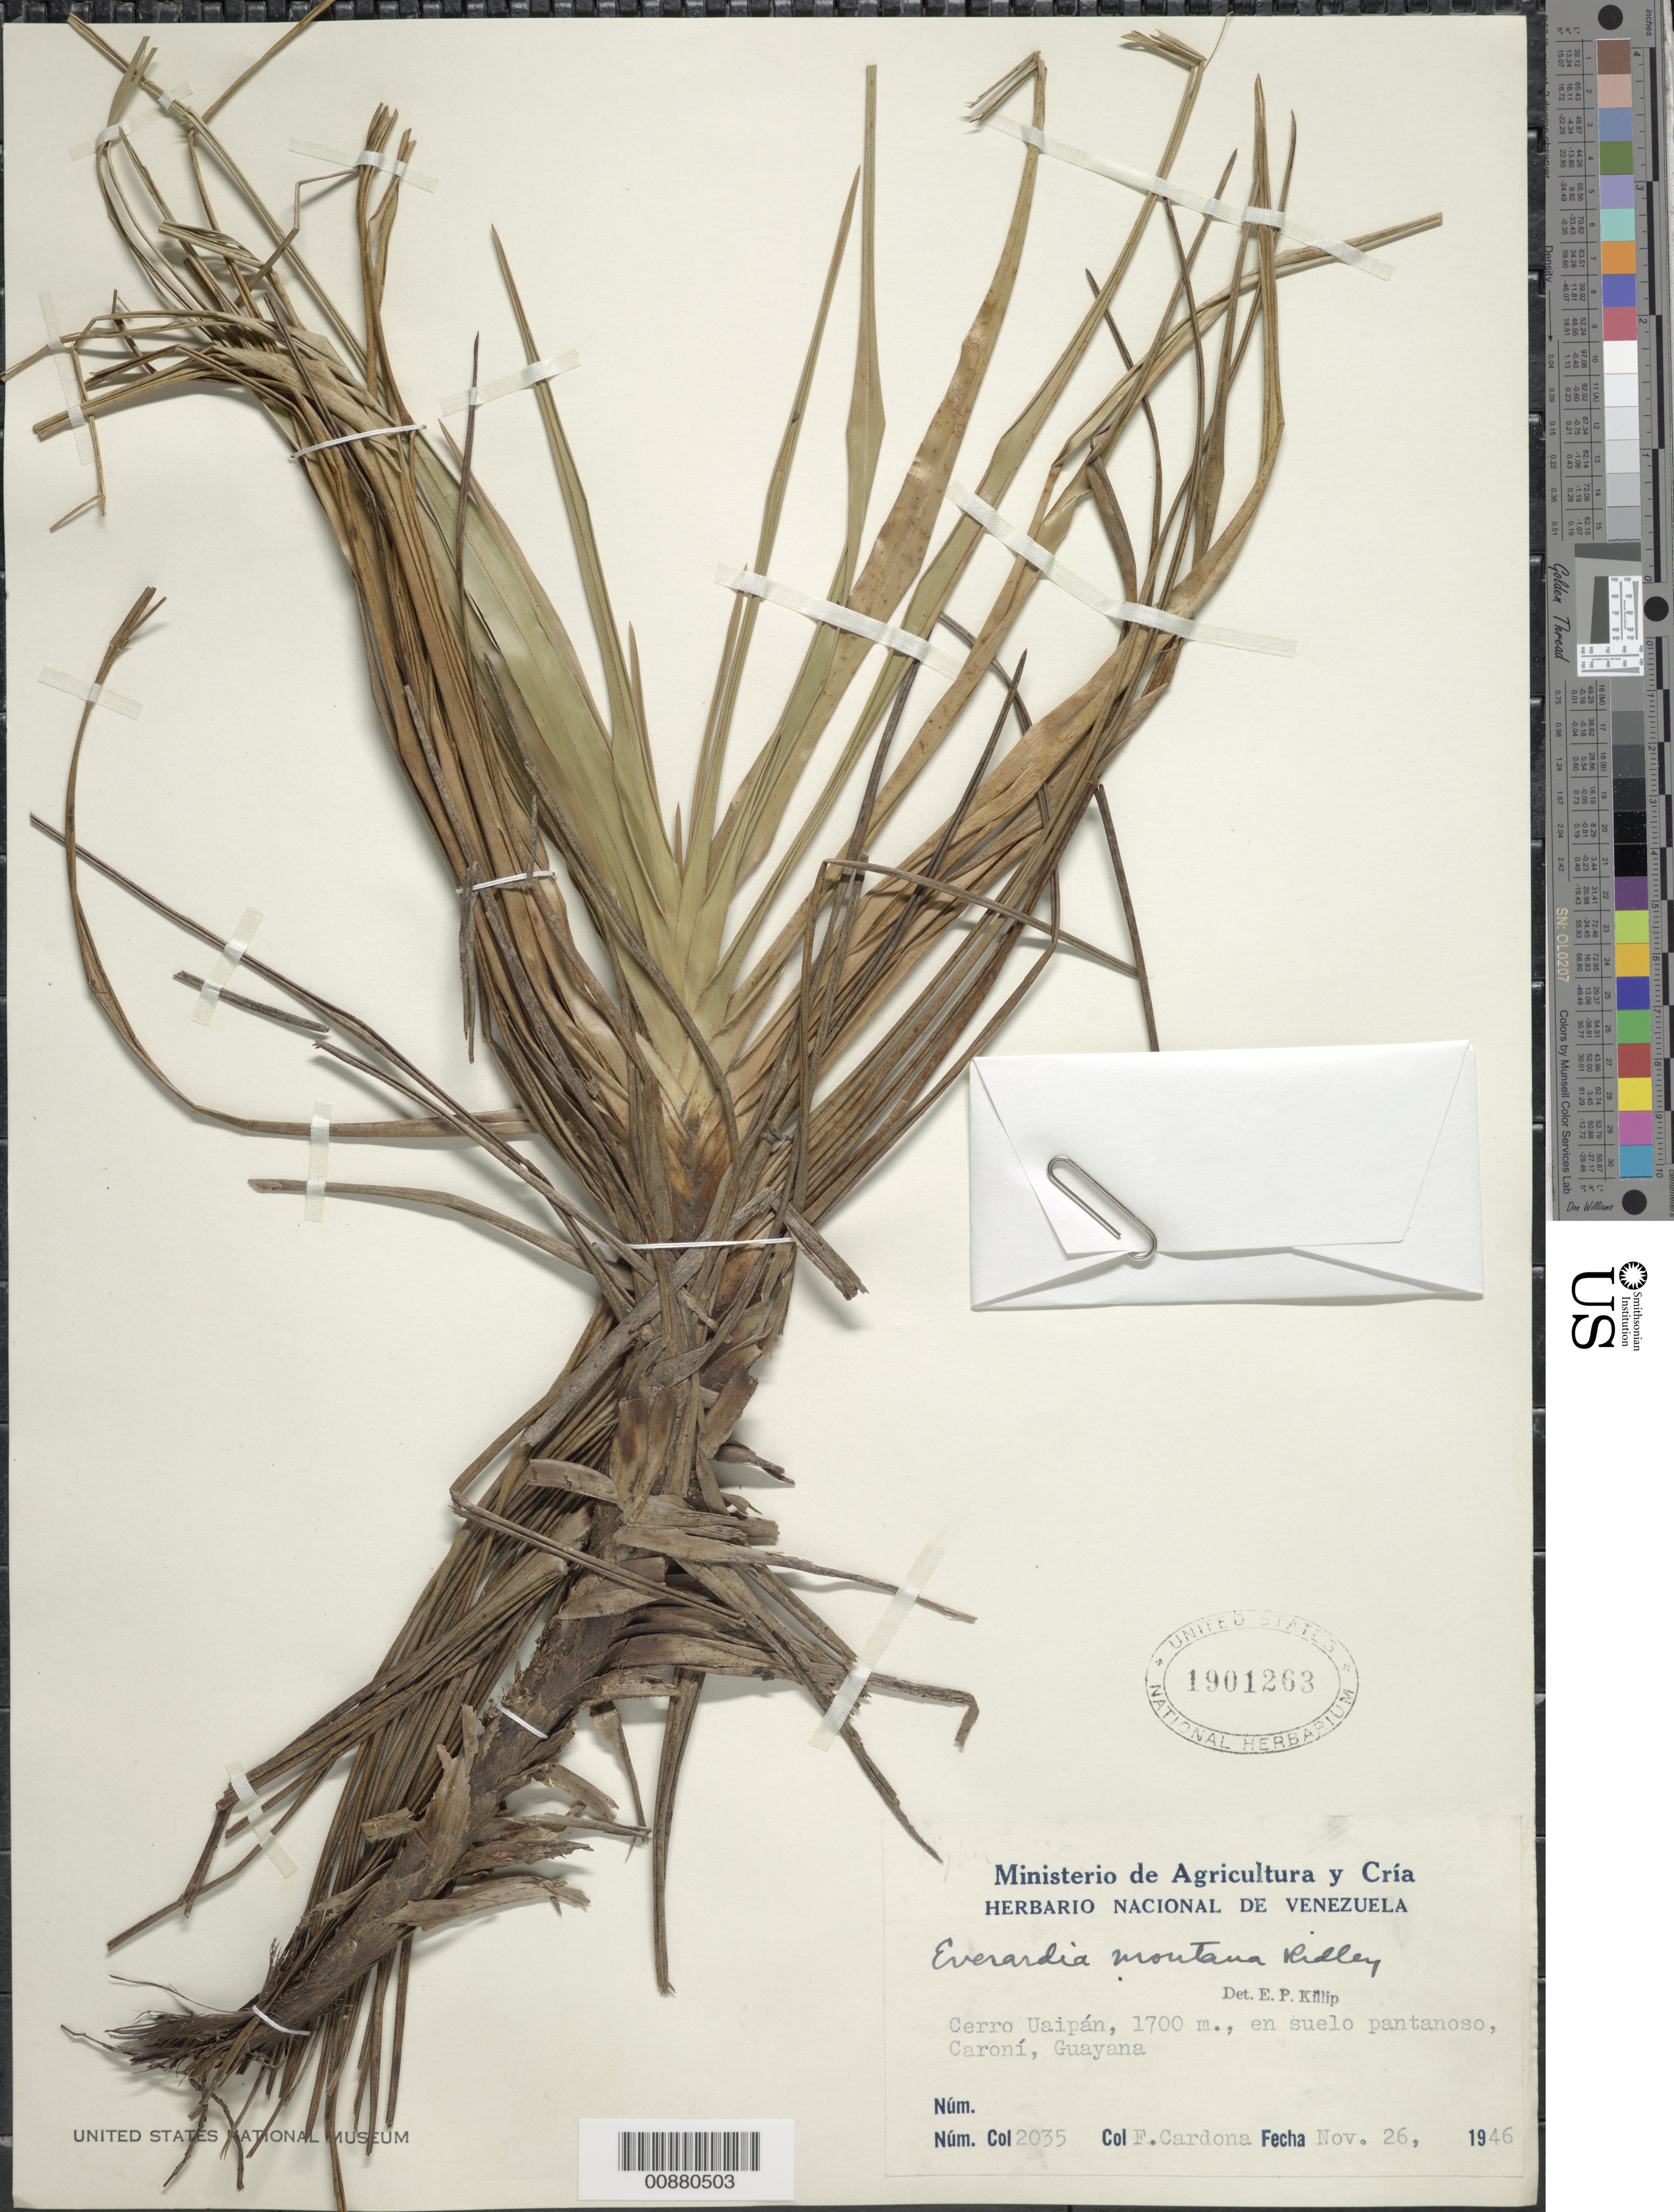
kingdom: Plantae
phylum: Tracheophyta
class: Liliopsida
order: Poales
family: Cyperaceae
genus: Cephalocarpus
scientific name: Cephalocarpus distichus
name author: (T. Koyama & Maguire) S.M. Costa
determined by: Strong, Mark T., (BOT), Smithsonian Institution - National Museum of Natural History (UNITED STATES)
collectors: F. Cardona Puig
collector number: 2035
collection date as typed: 26-Nov-46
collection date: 1946-11-26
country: Venezuela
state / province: Bolívar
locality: Cerro Uaipán, Río Caroní; Guayana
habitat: Suelo pantanoso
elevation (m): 1700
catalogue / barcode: US 1901263